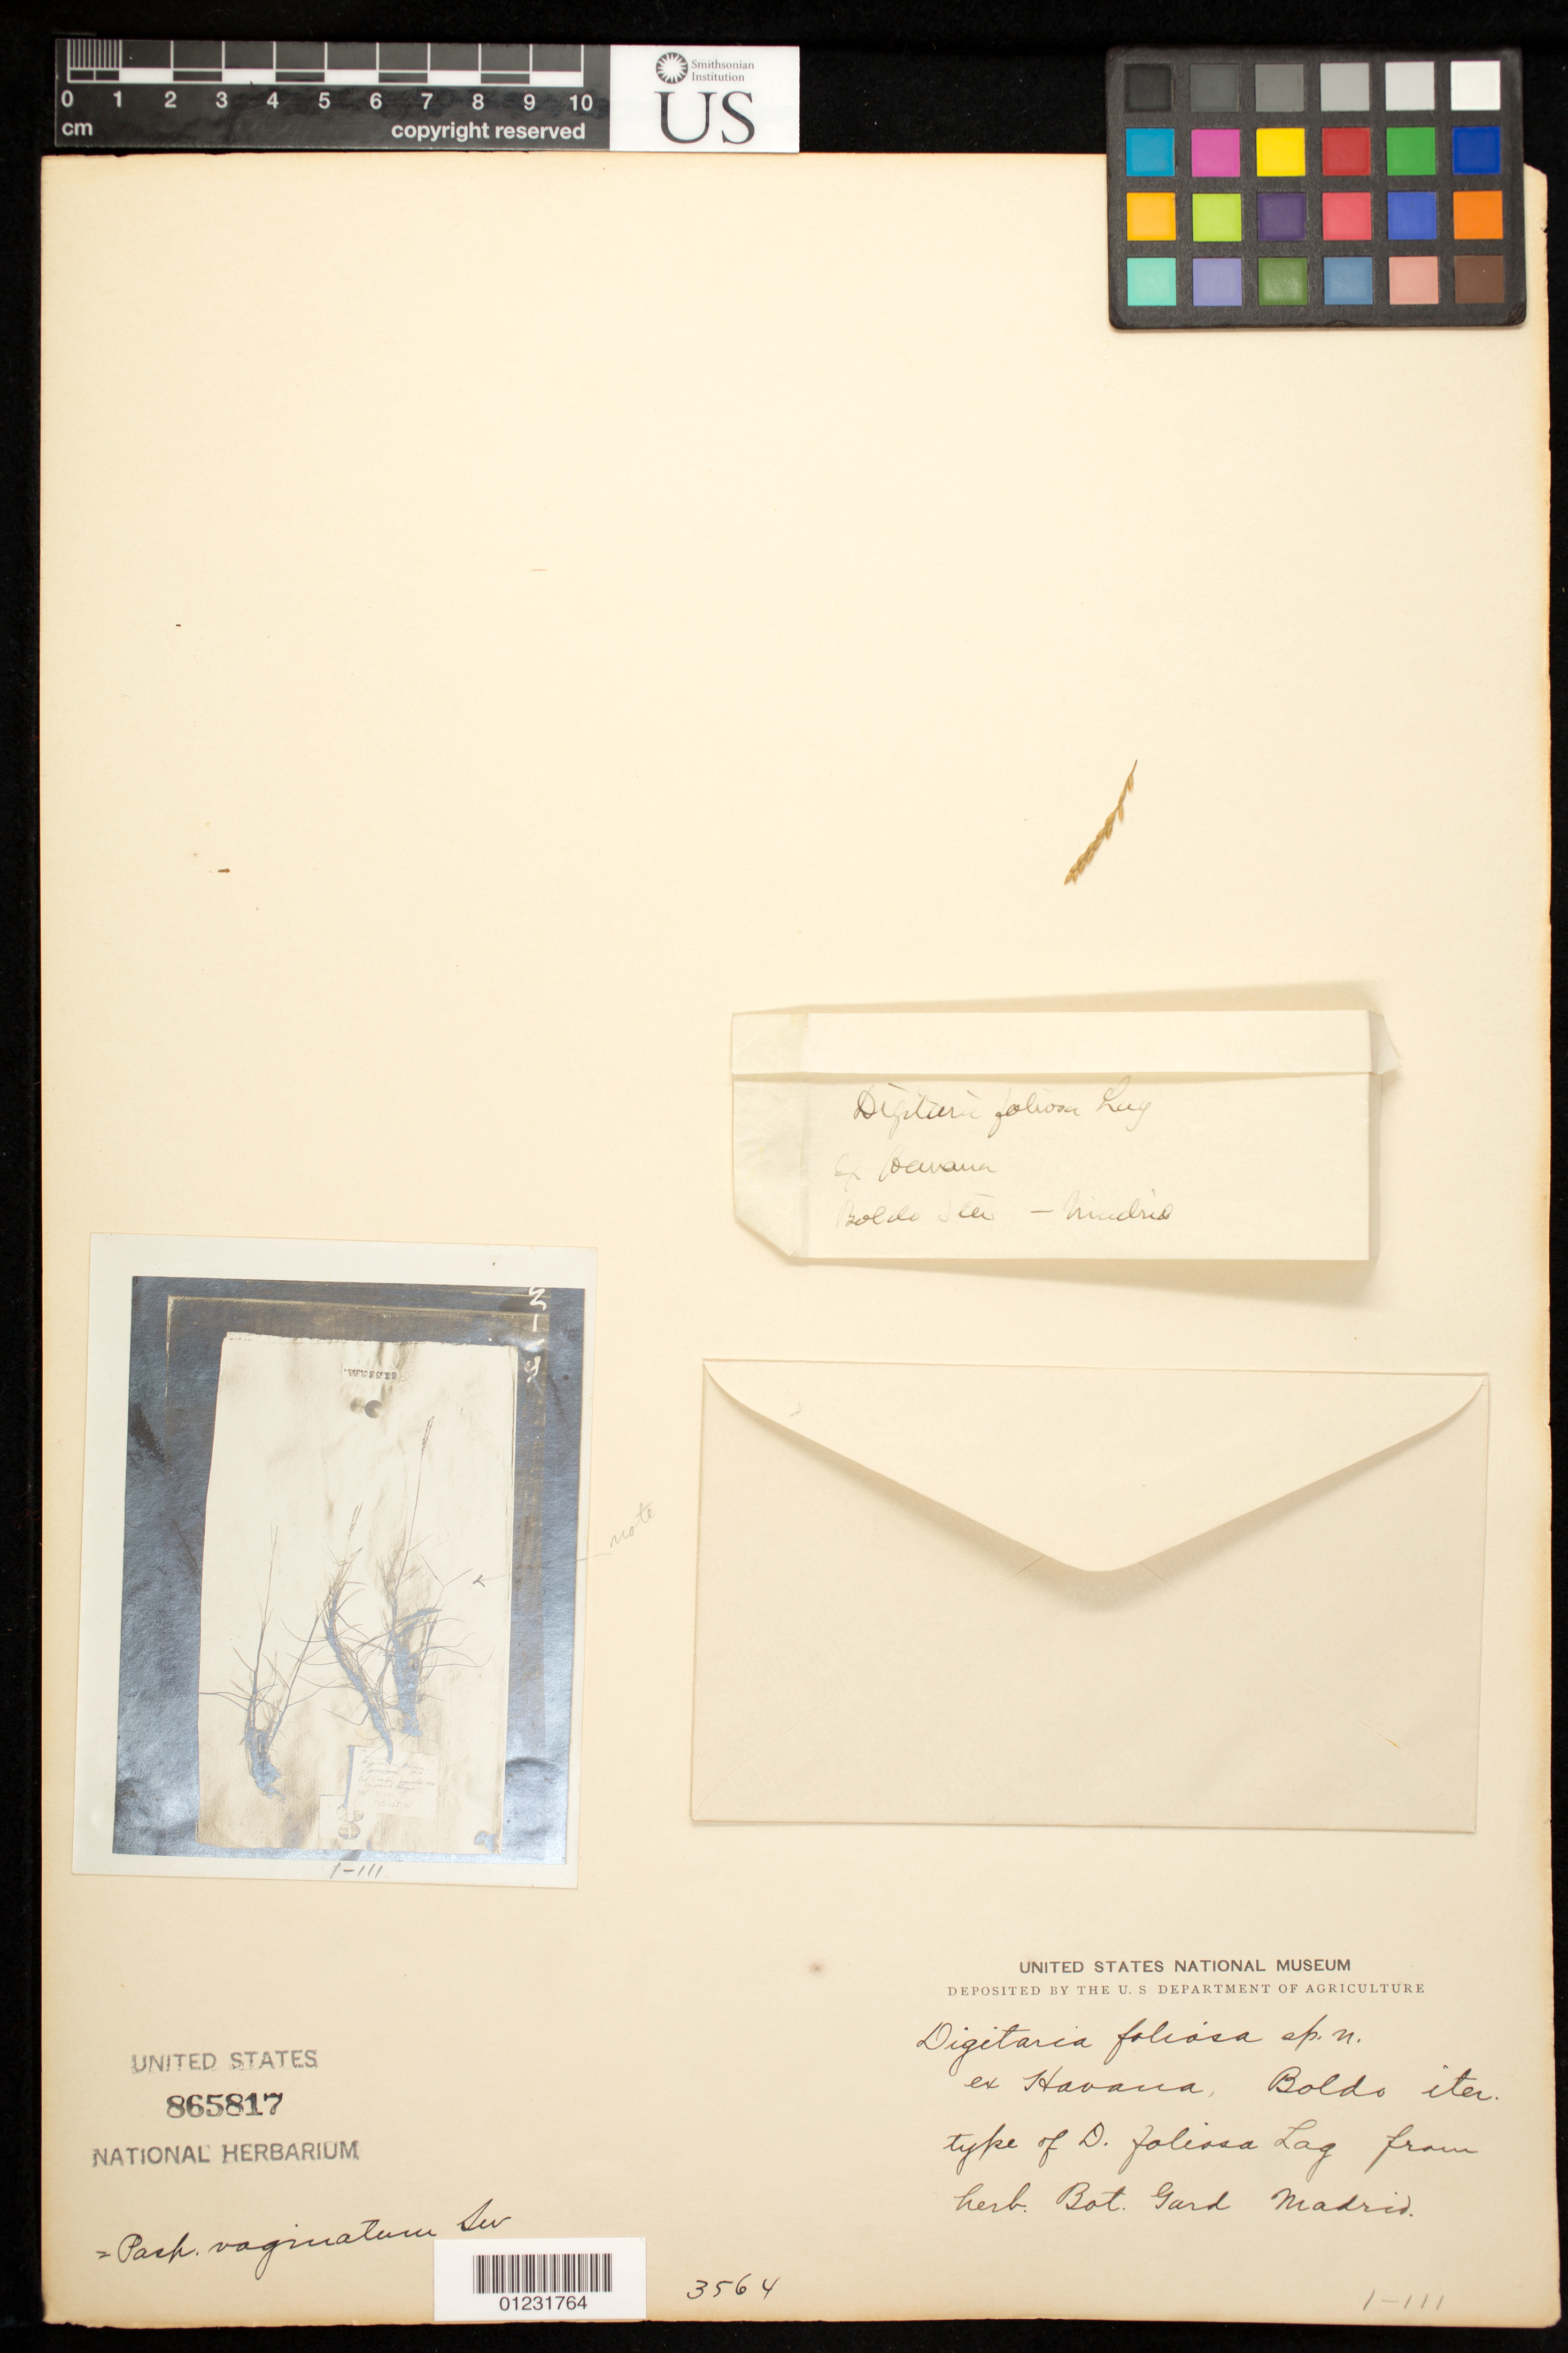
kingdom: Plantae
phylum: Tracheophyta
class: Liliopsida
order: Poales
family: Poaceae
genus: Digitaria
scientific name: Digitaria foliosa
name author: Lag.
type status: Isotype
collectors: B. M. Boldo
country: Cuba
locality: Havana.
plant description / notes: Fragmentary material of type specimen ex herb.Bot Gard. Madrid.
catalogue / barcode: US 865817